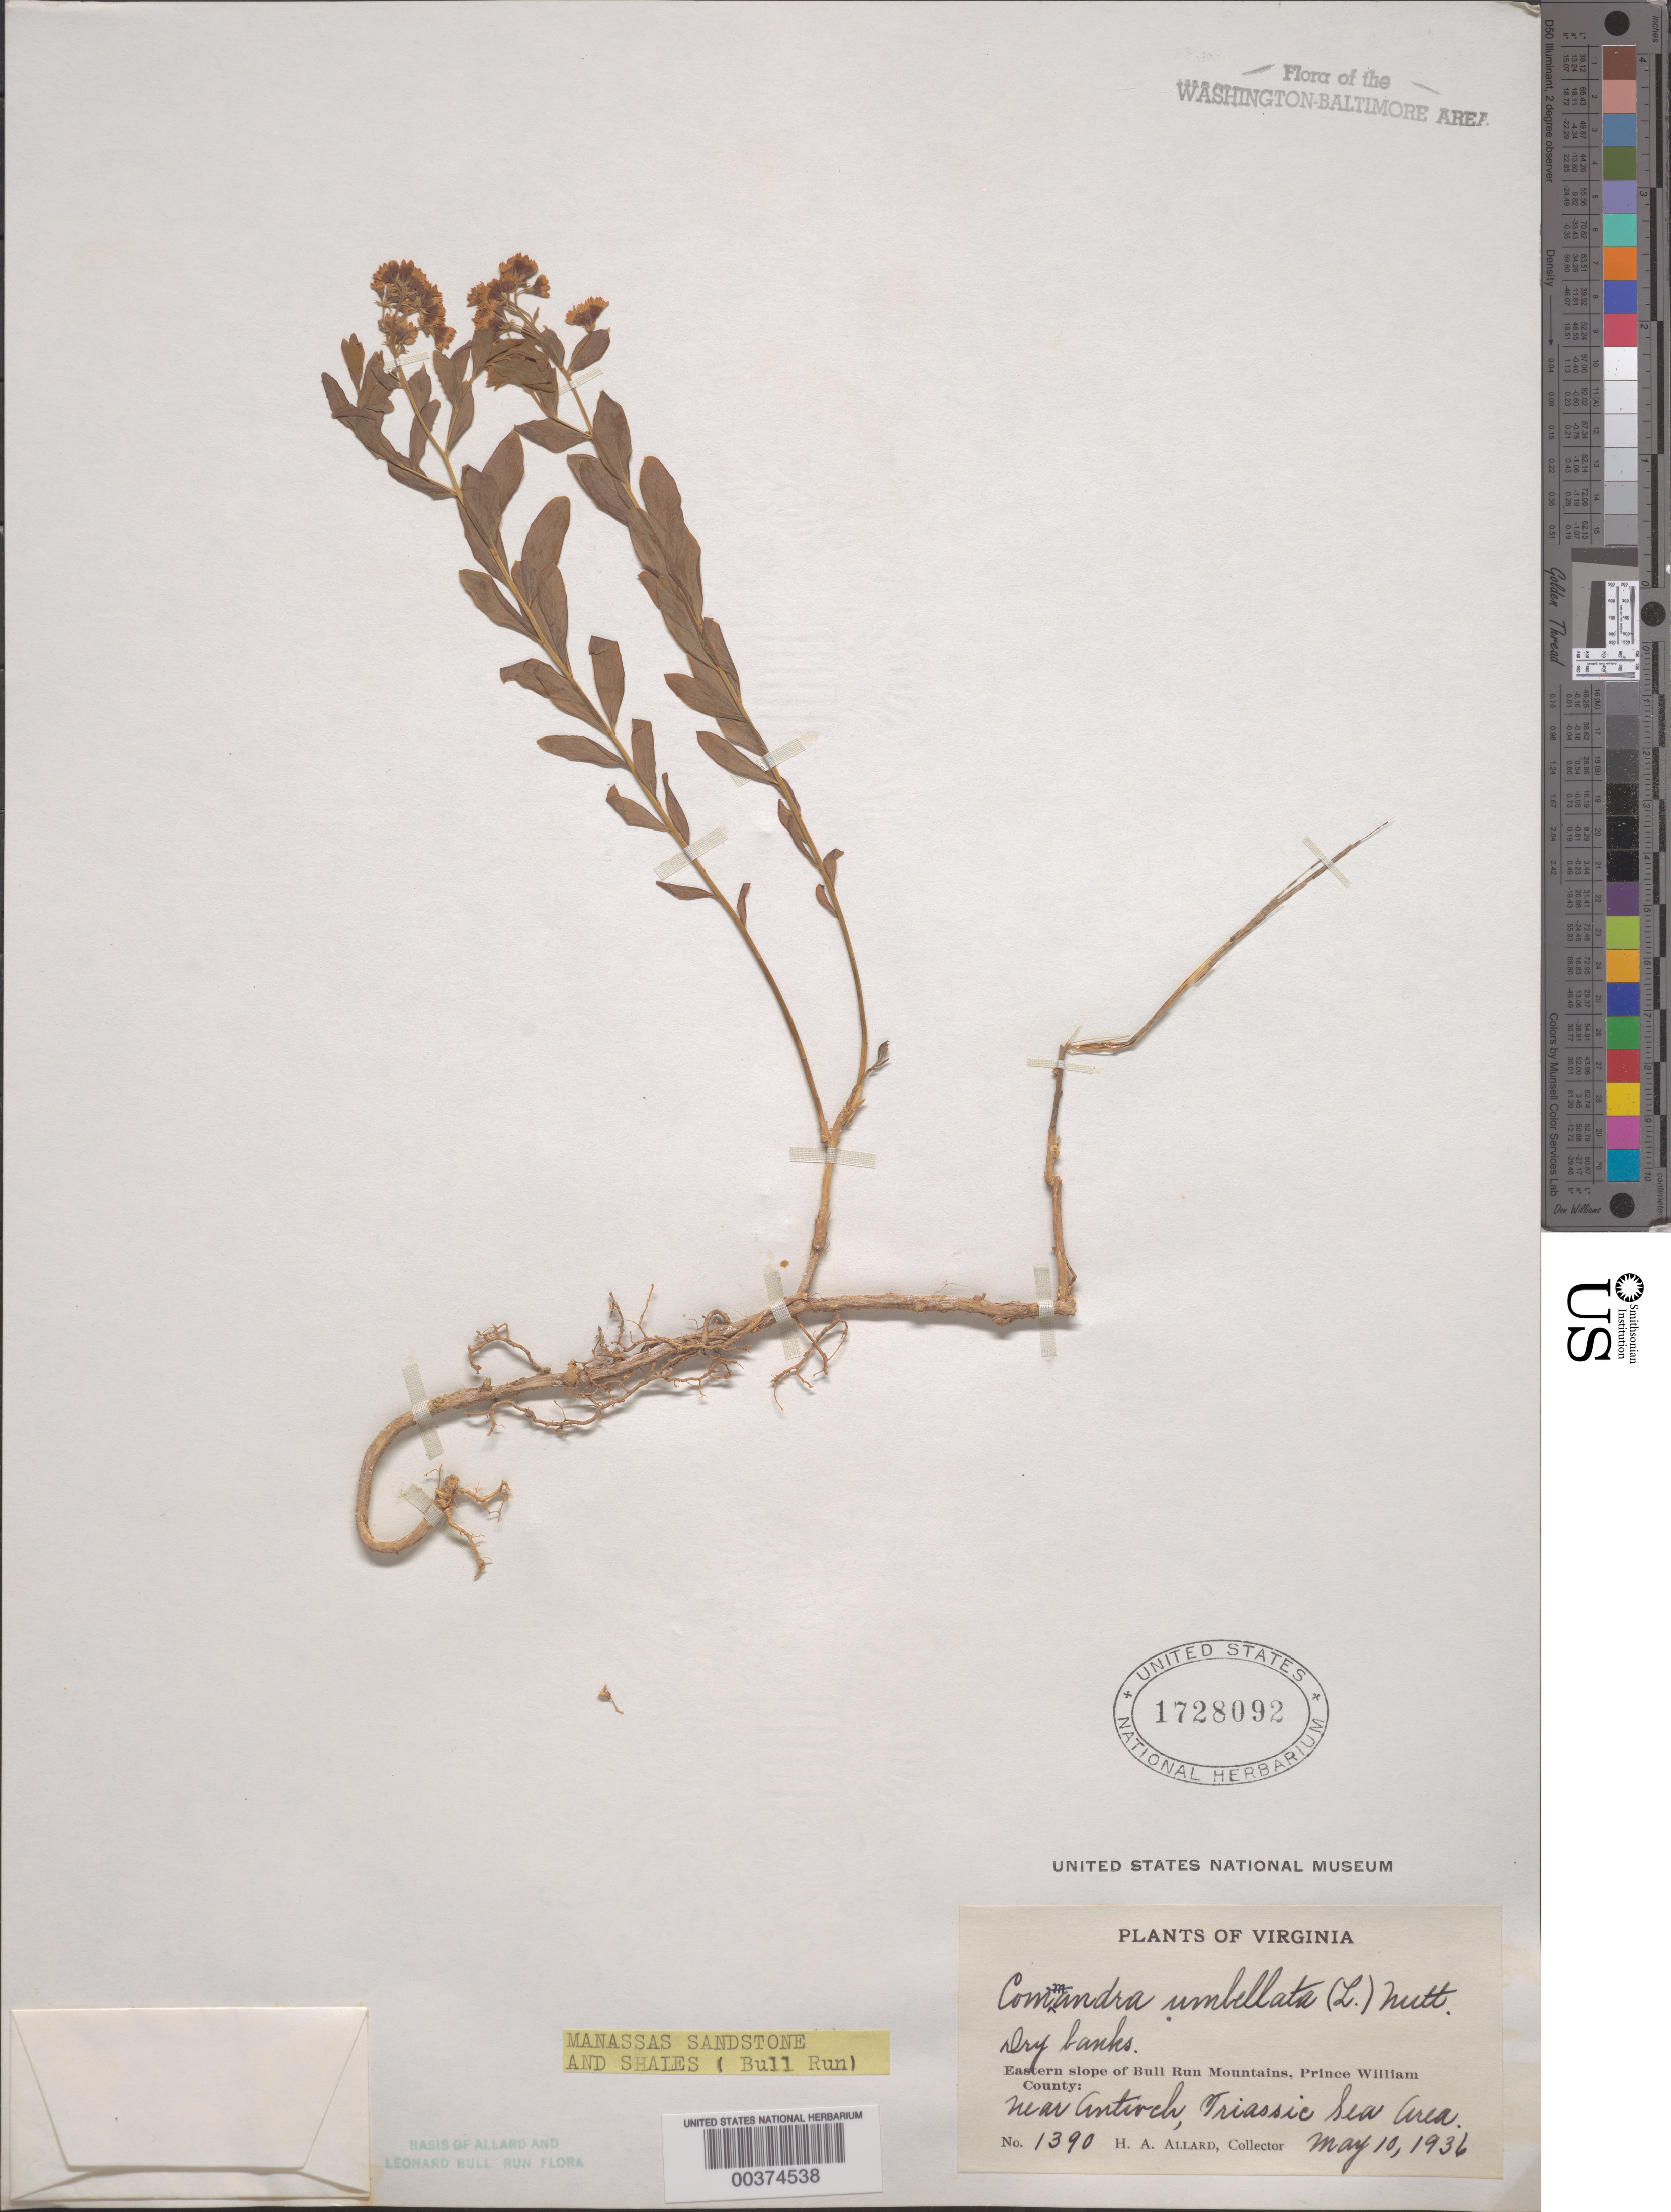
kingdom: Plantae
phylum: Tracheophyta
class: Magnoliopsida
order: Santalales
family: Comandraceae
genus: Comandra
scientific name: Comandra umbellata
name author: (L.) Nutt.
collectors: H. A. Allard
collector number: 1390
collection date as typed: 10 May 1936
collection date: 1936-05-10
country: United States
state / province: Virginia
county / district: Prince William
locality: Antioch vicinity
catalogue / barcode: US 1728092